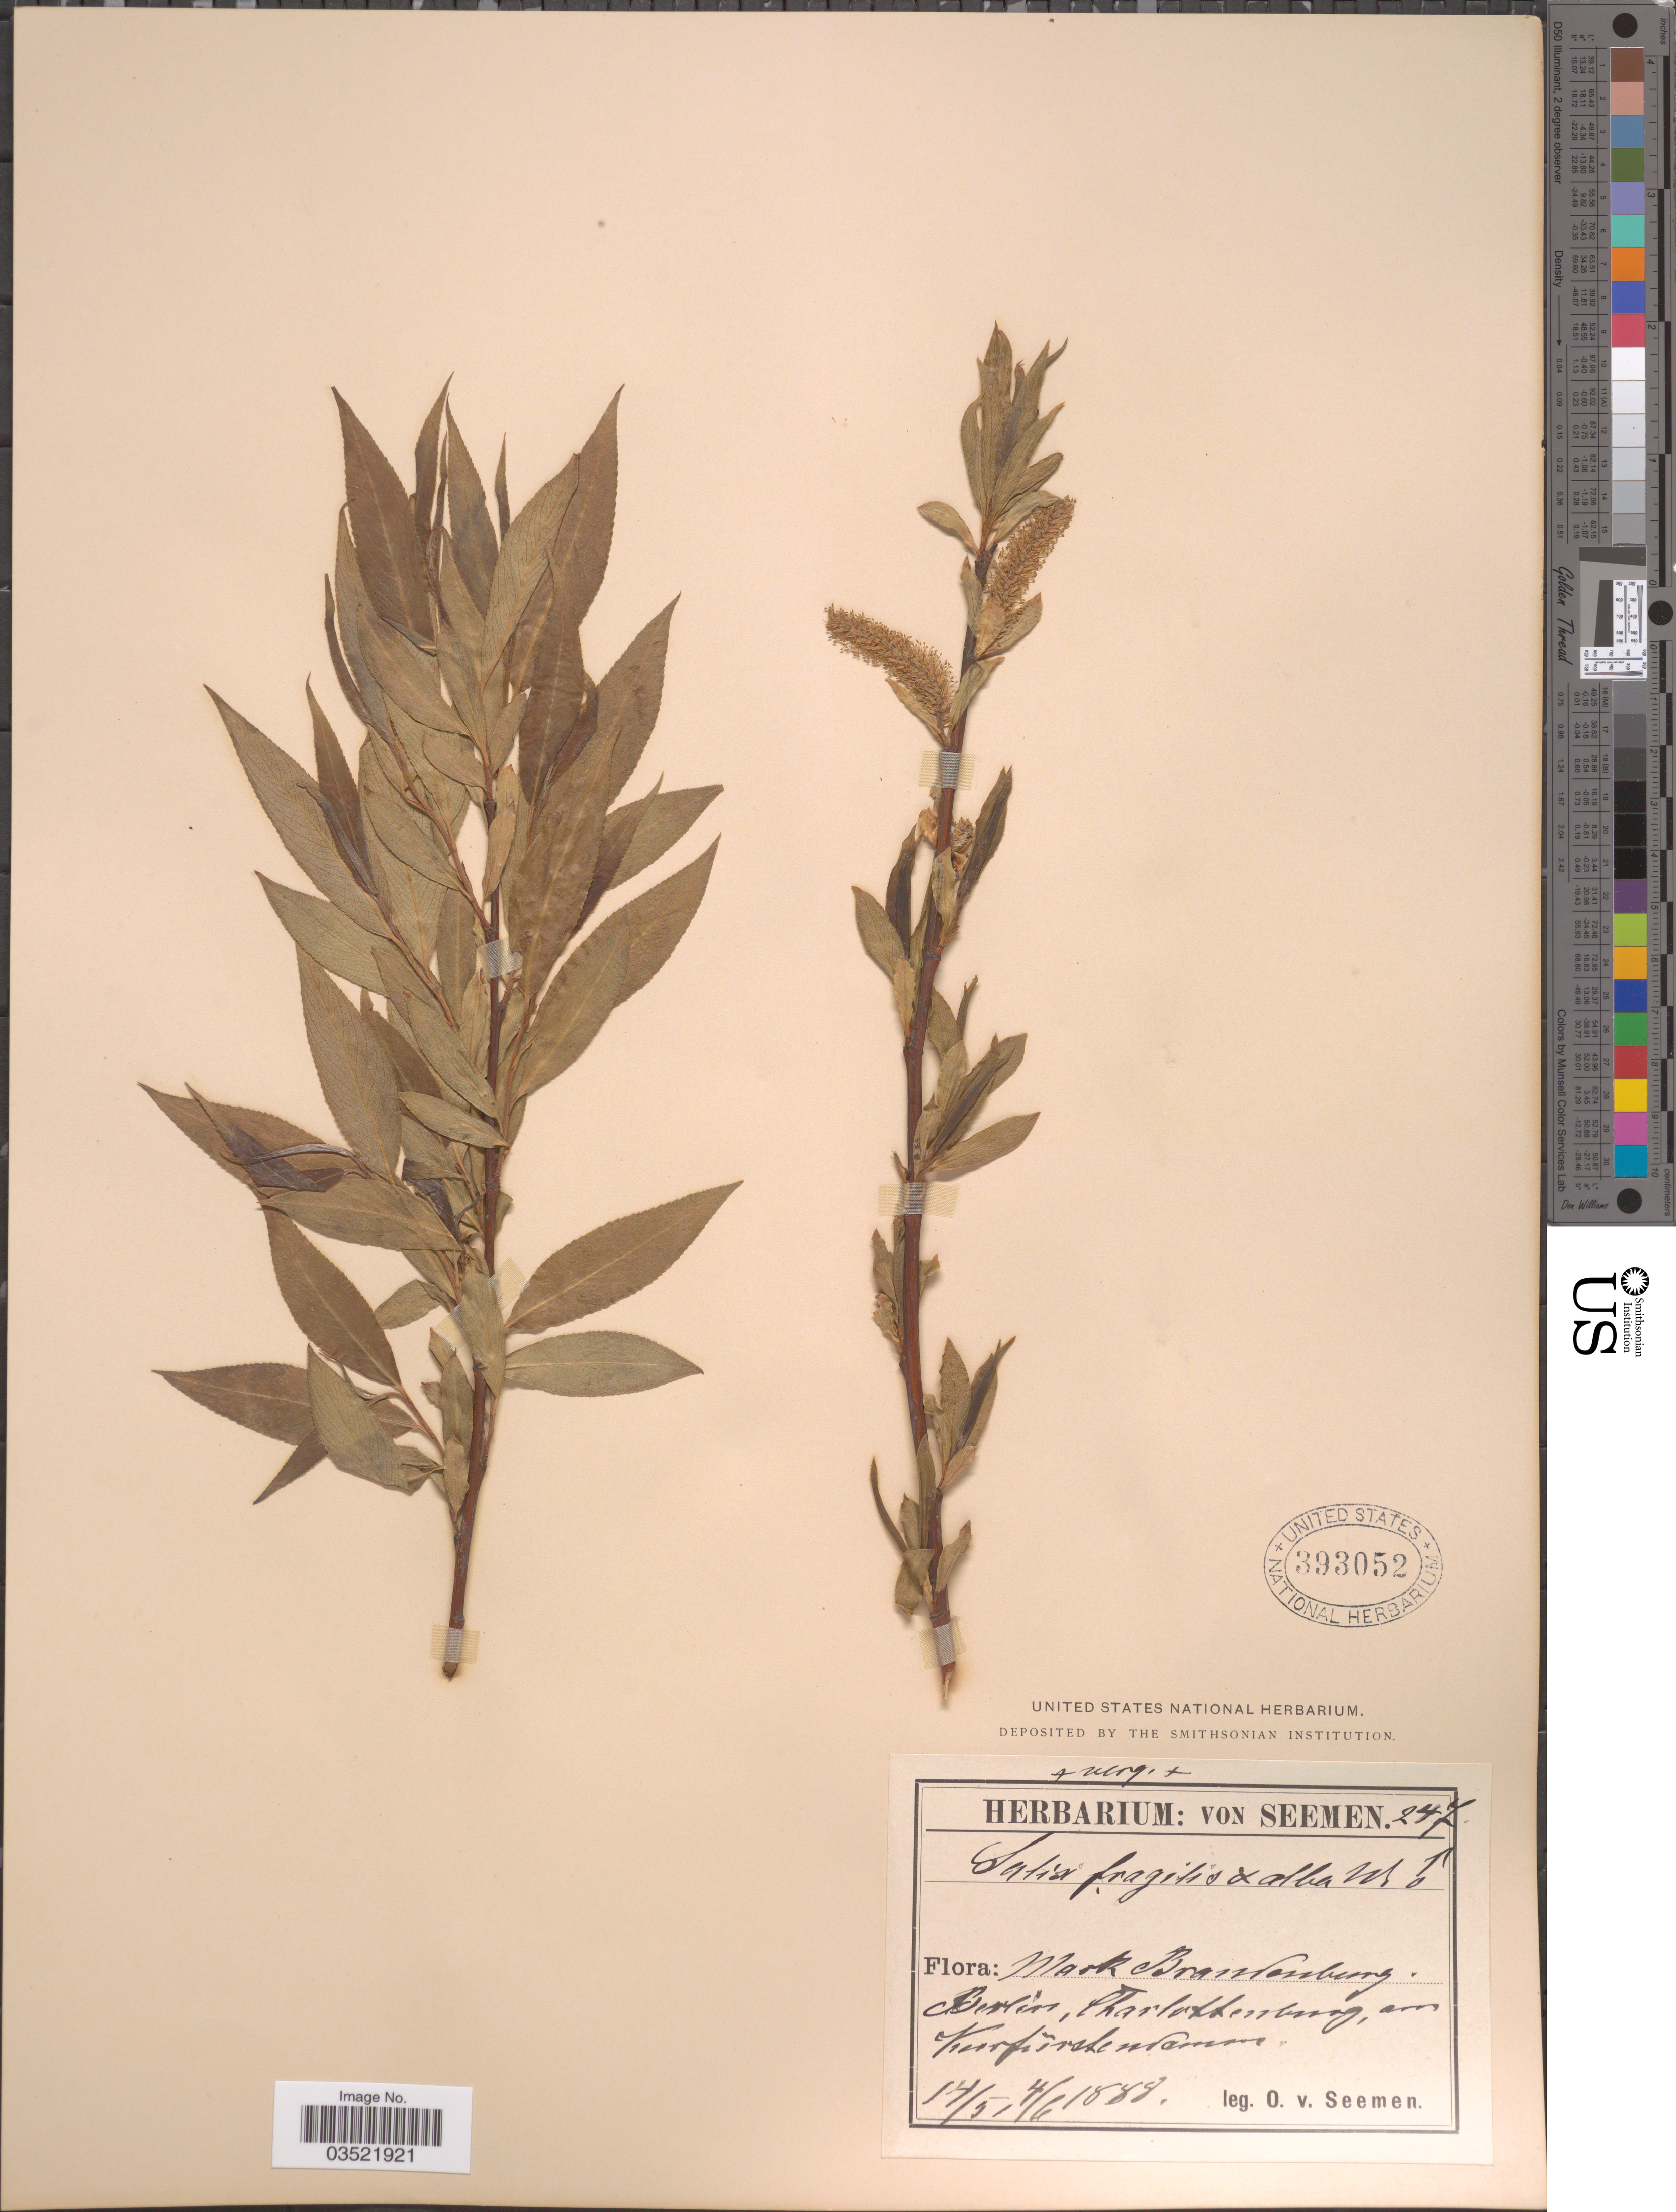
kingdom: Plantae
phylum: Tracheophyta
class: Magnoliopsida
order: Malpighiales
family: Salicaceae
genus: Salix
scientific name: Salix alba x S. fragilis L.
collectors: K. O. von Seemen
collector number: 247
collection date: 1888-03-14/1888-06-04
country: Germany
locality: Mark Brandenburg. Berlin, Charlottenburg, am Kurfurstendamm.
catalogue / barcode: US 393052